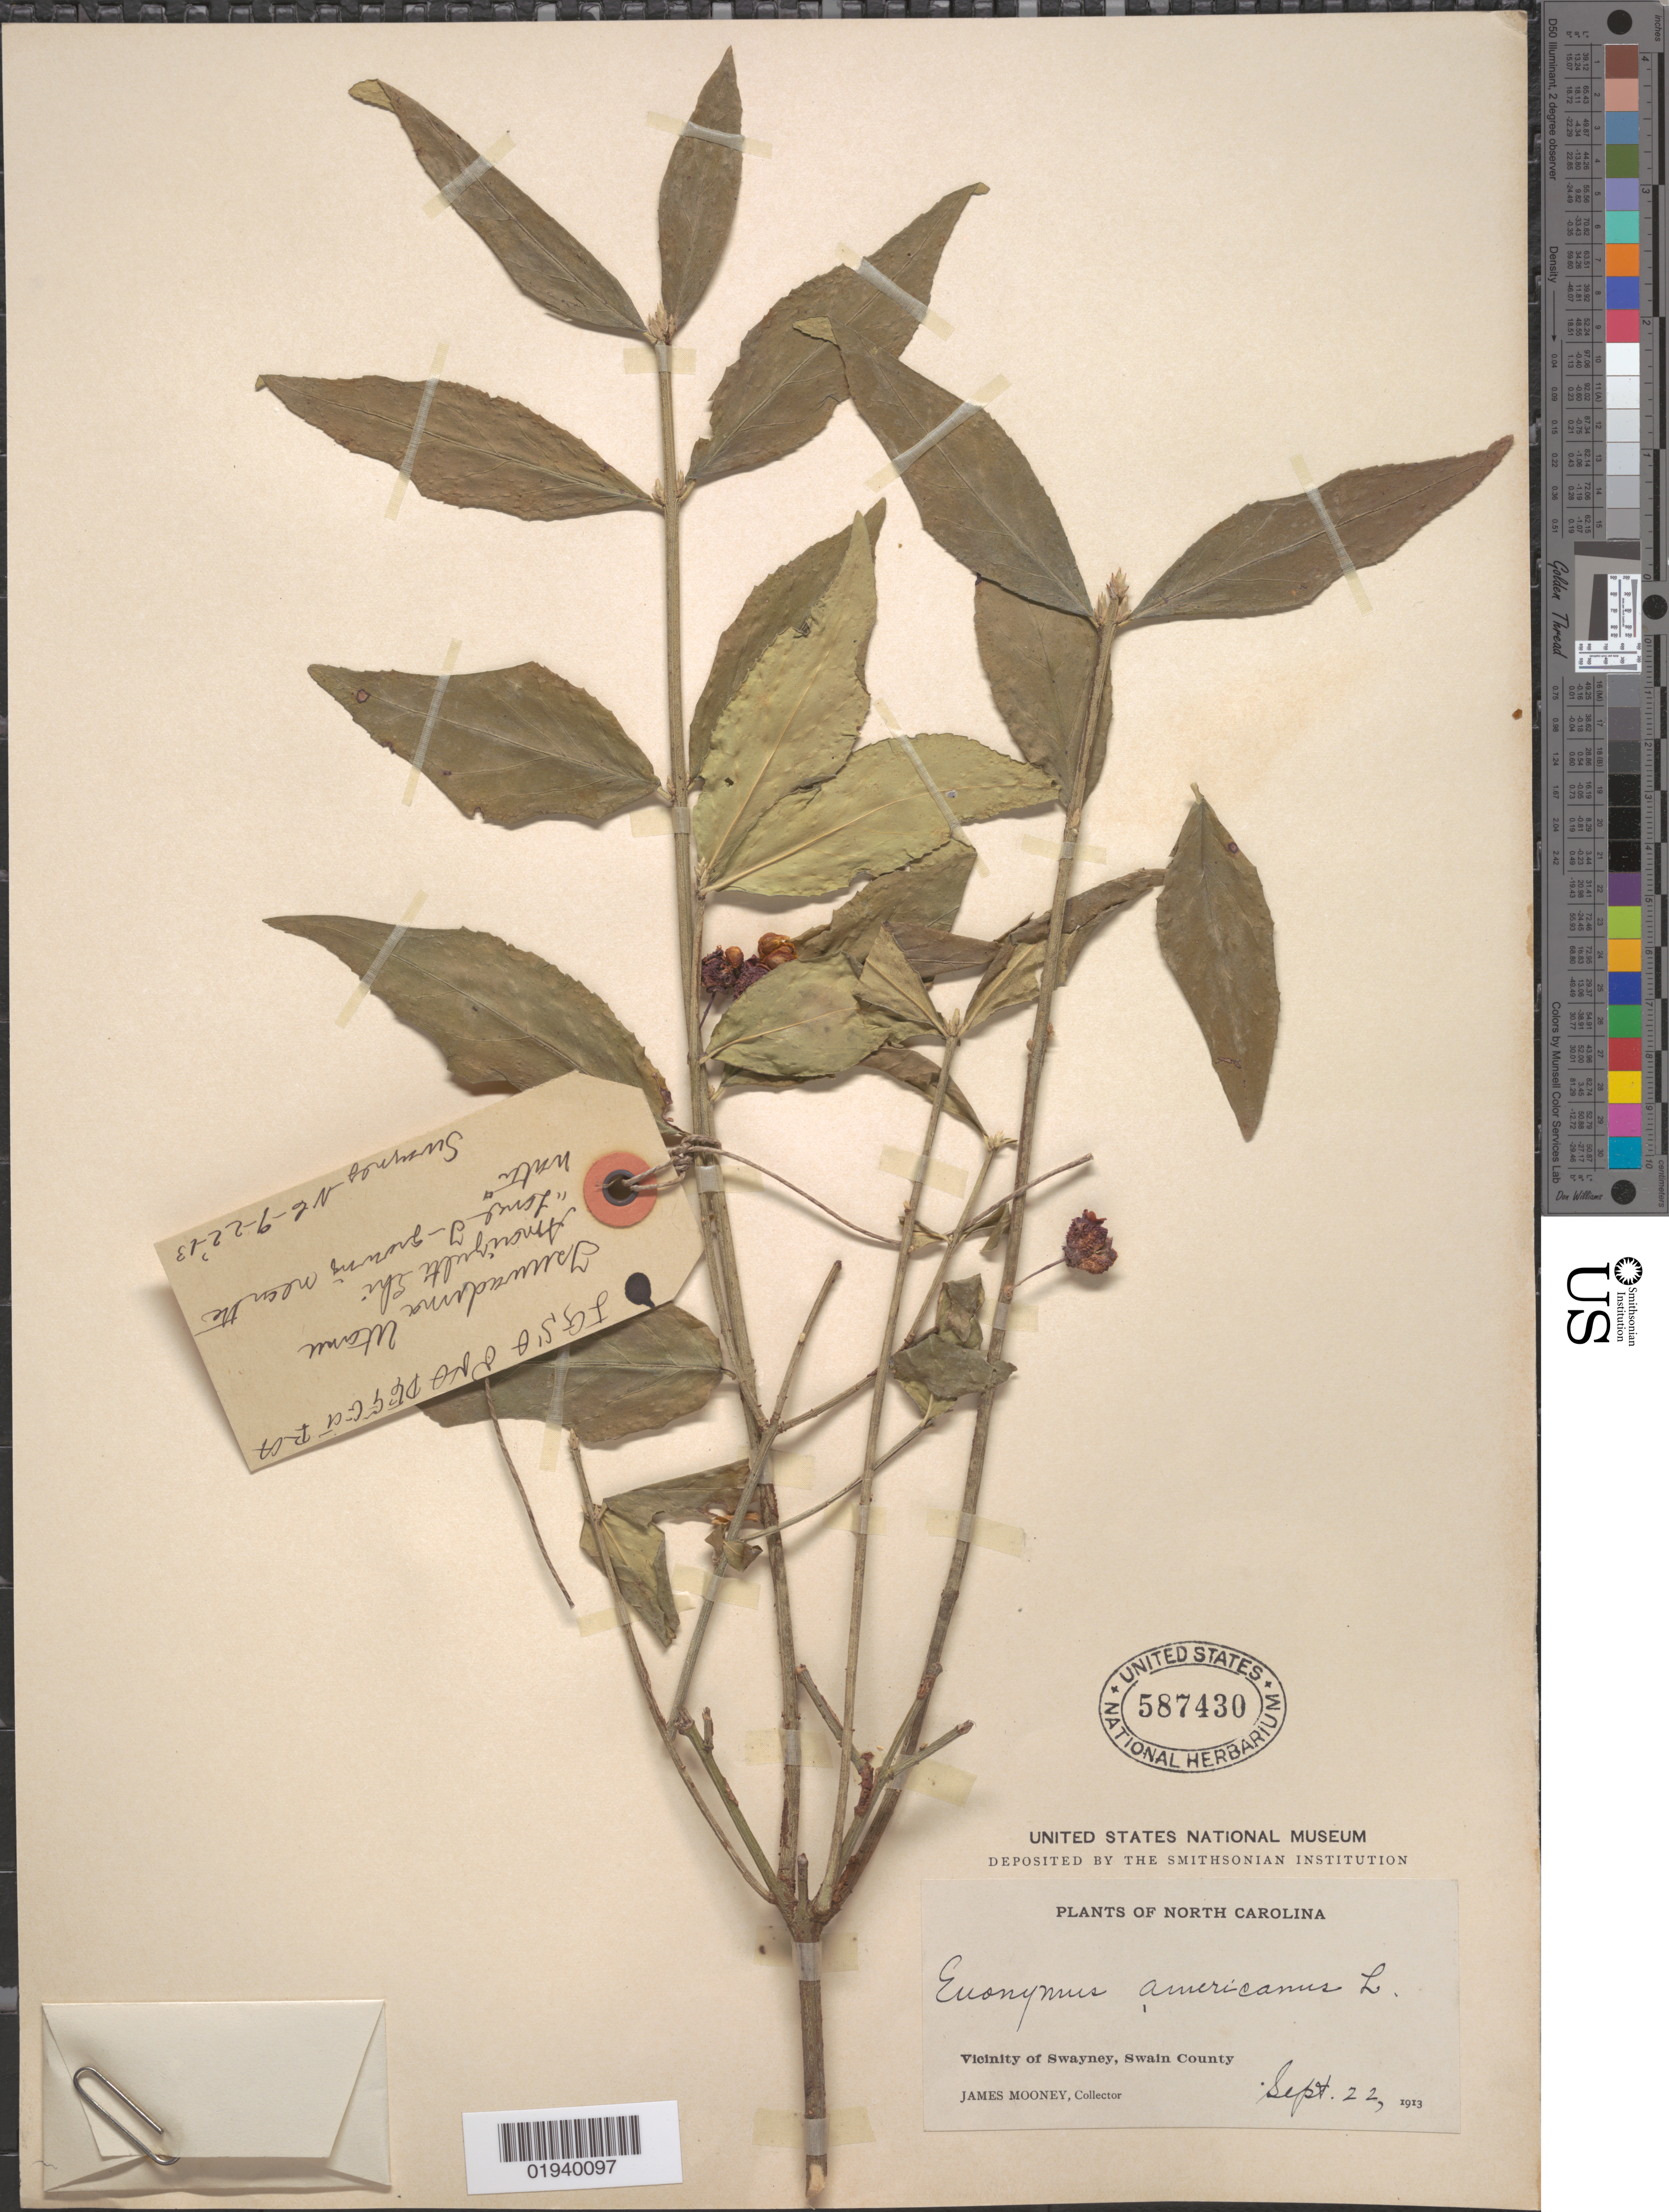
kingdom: Plantae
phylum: Tracheophyta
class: Magnoliopsida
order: Celastrales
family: Celastraceae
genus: Euonymus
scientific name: Euonymus americanus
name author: L.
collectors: J. Mooney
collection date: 1913-09-22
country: United States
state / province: North Carolina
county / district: Swain County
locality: Swayney vicinity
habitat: Growing near the water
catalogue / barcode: US 587430